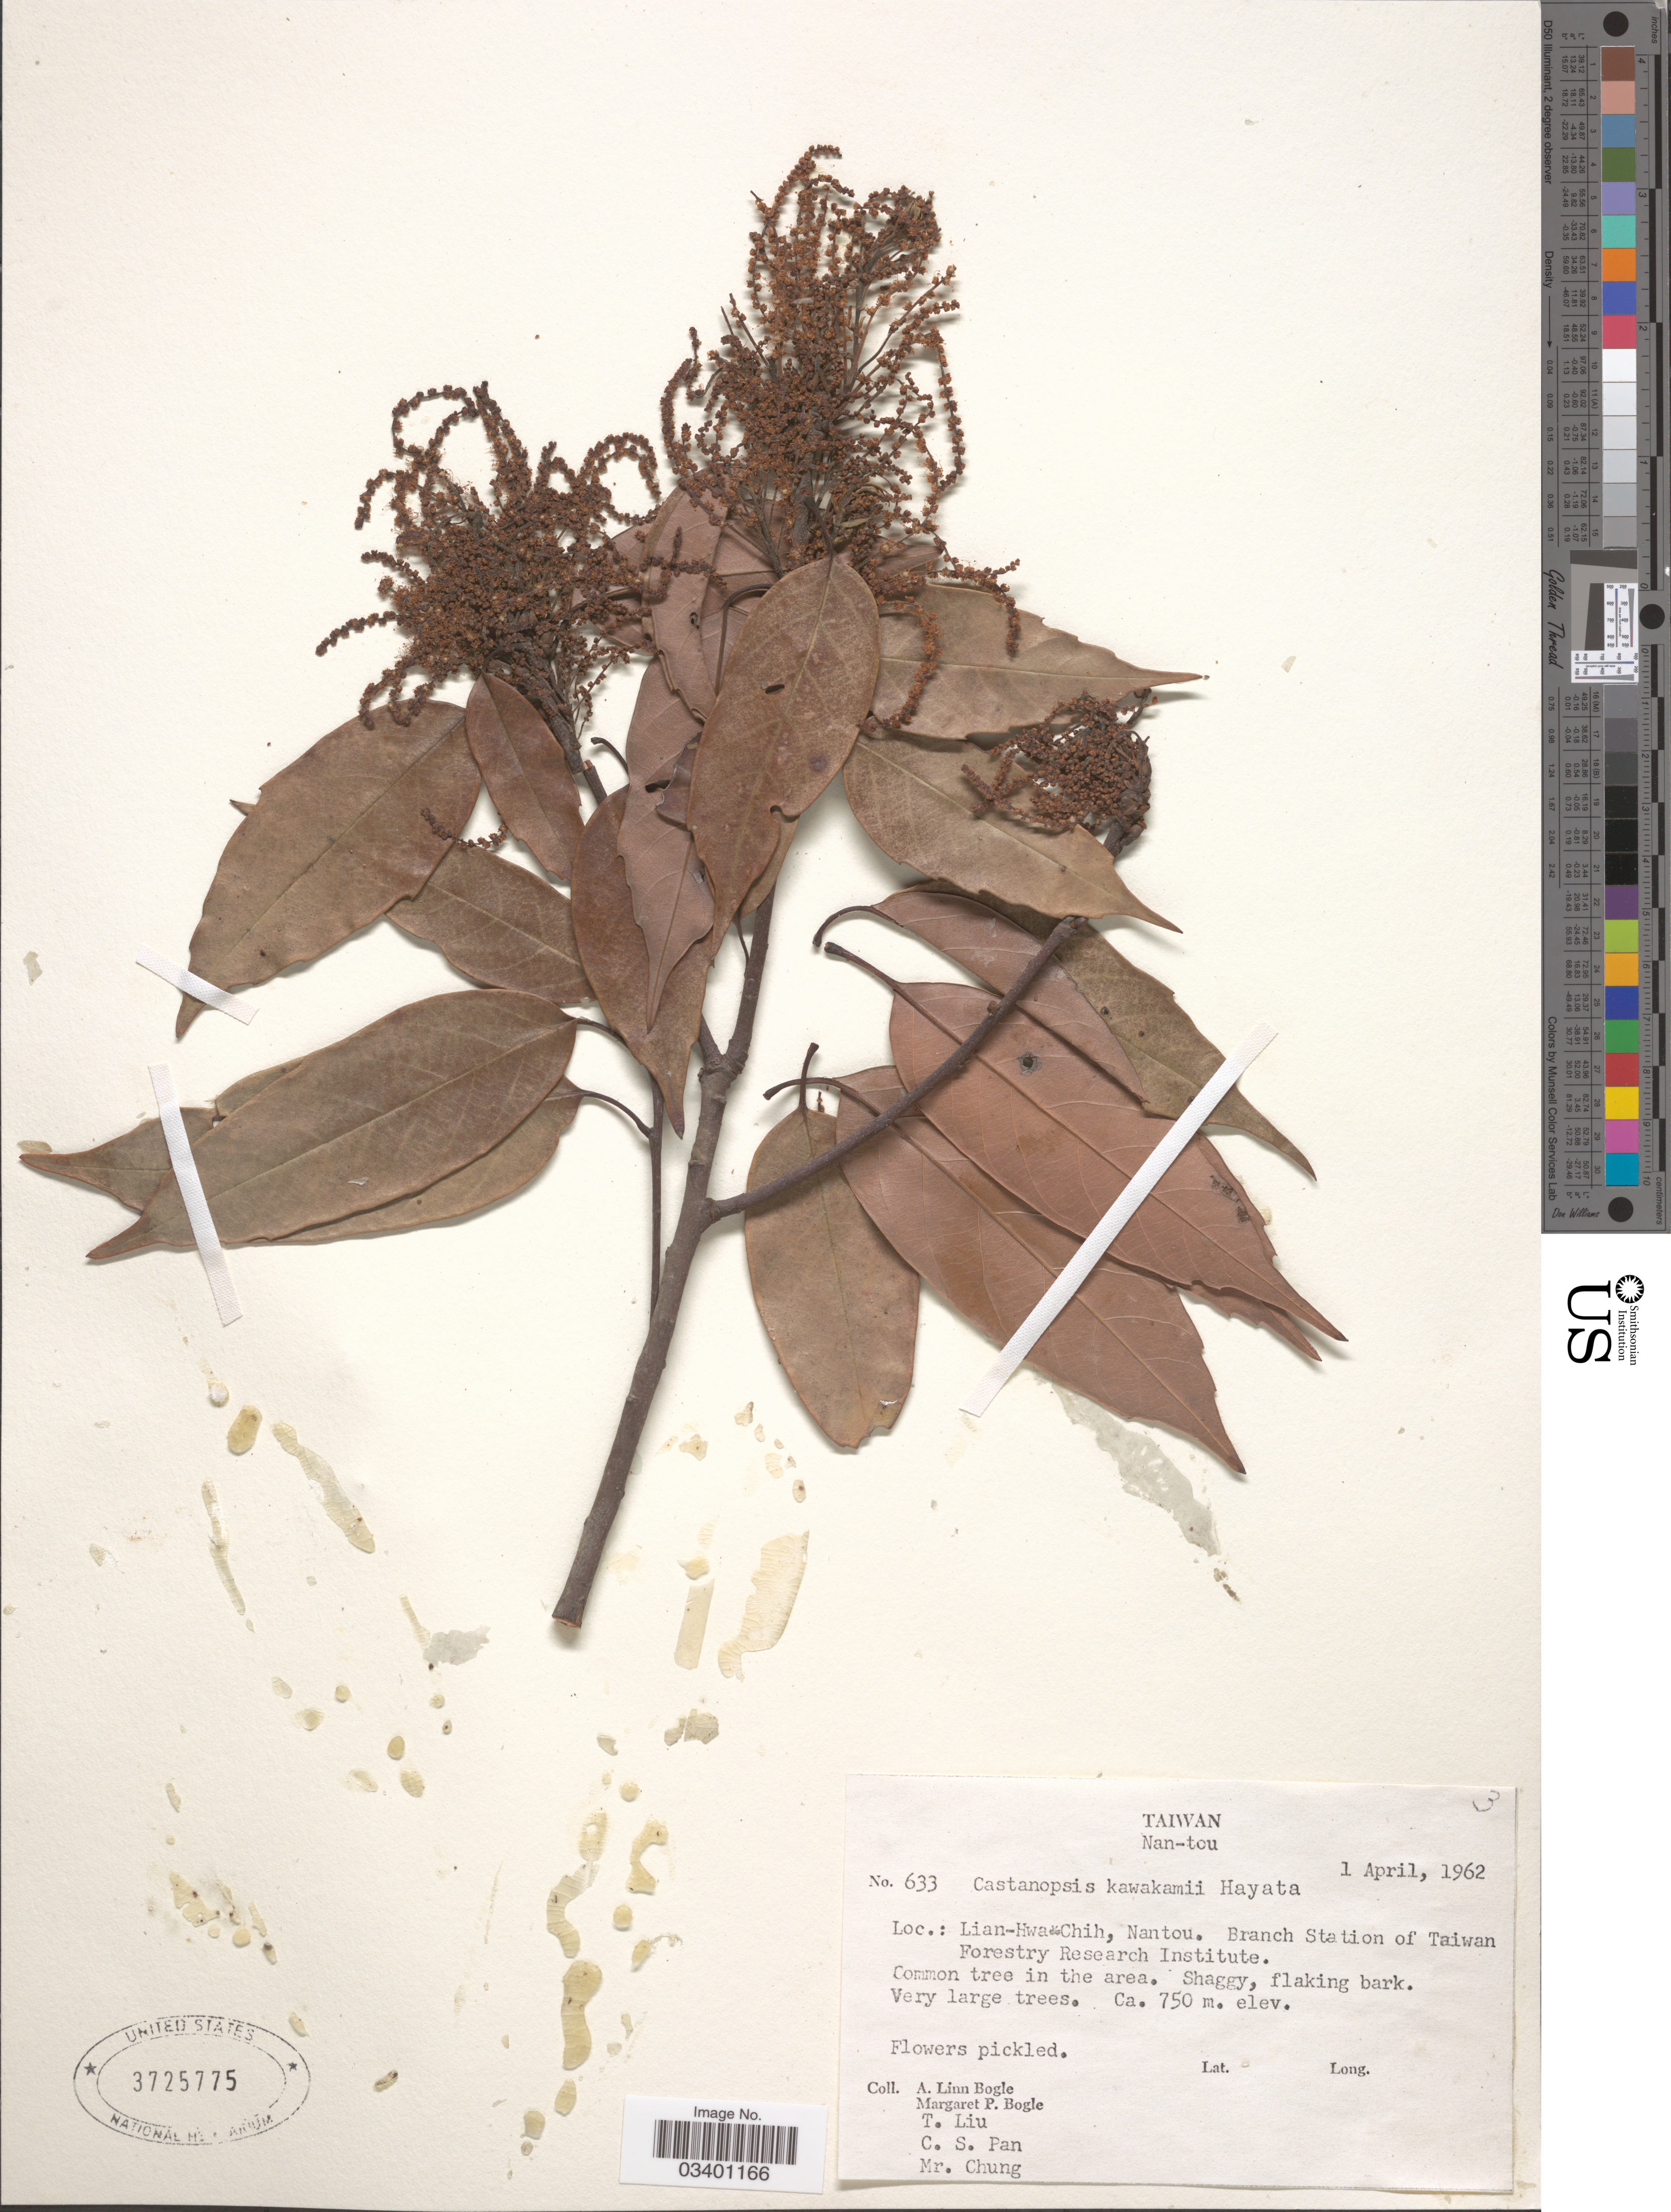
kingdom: Plantae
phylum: Tracheophyta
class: Magnoliopsida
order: Fagales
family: Fagaceae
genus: Castanopsis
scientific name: Castanopsis kawakamii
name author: Hayata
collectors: Bogle, A.L., M. Bogle, T. Liu, C. Pan & Mr. Chung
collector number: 633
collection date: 1962-04-01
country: Taiwan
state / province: Nantou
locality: Nan-tou, Lian-Hwa-Chih. Branch Station of Taiwan Forestry Research Institute.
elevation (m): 750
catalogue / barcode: US 3725775